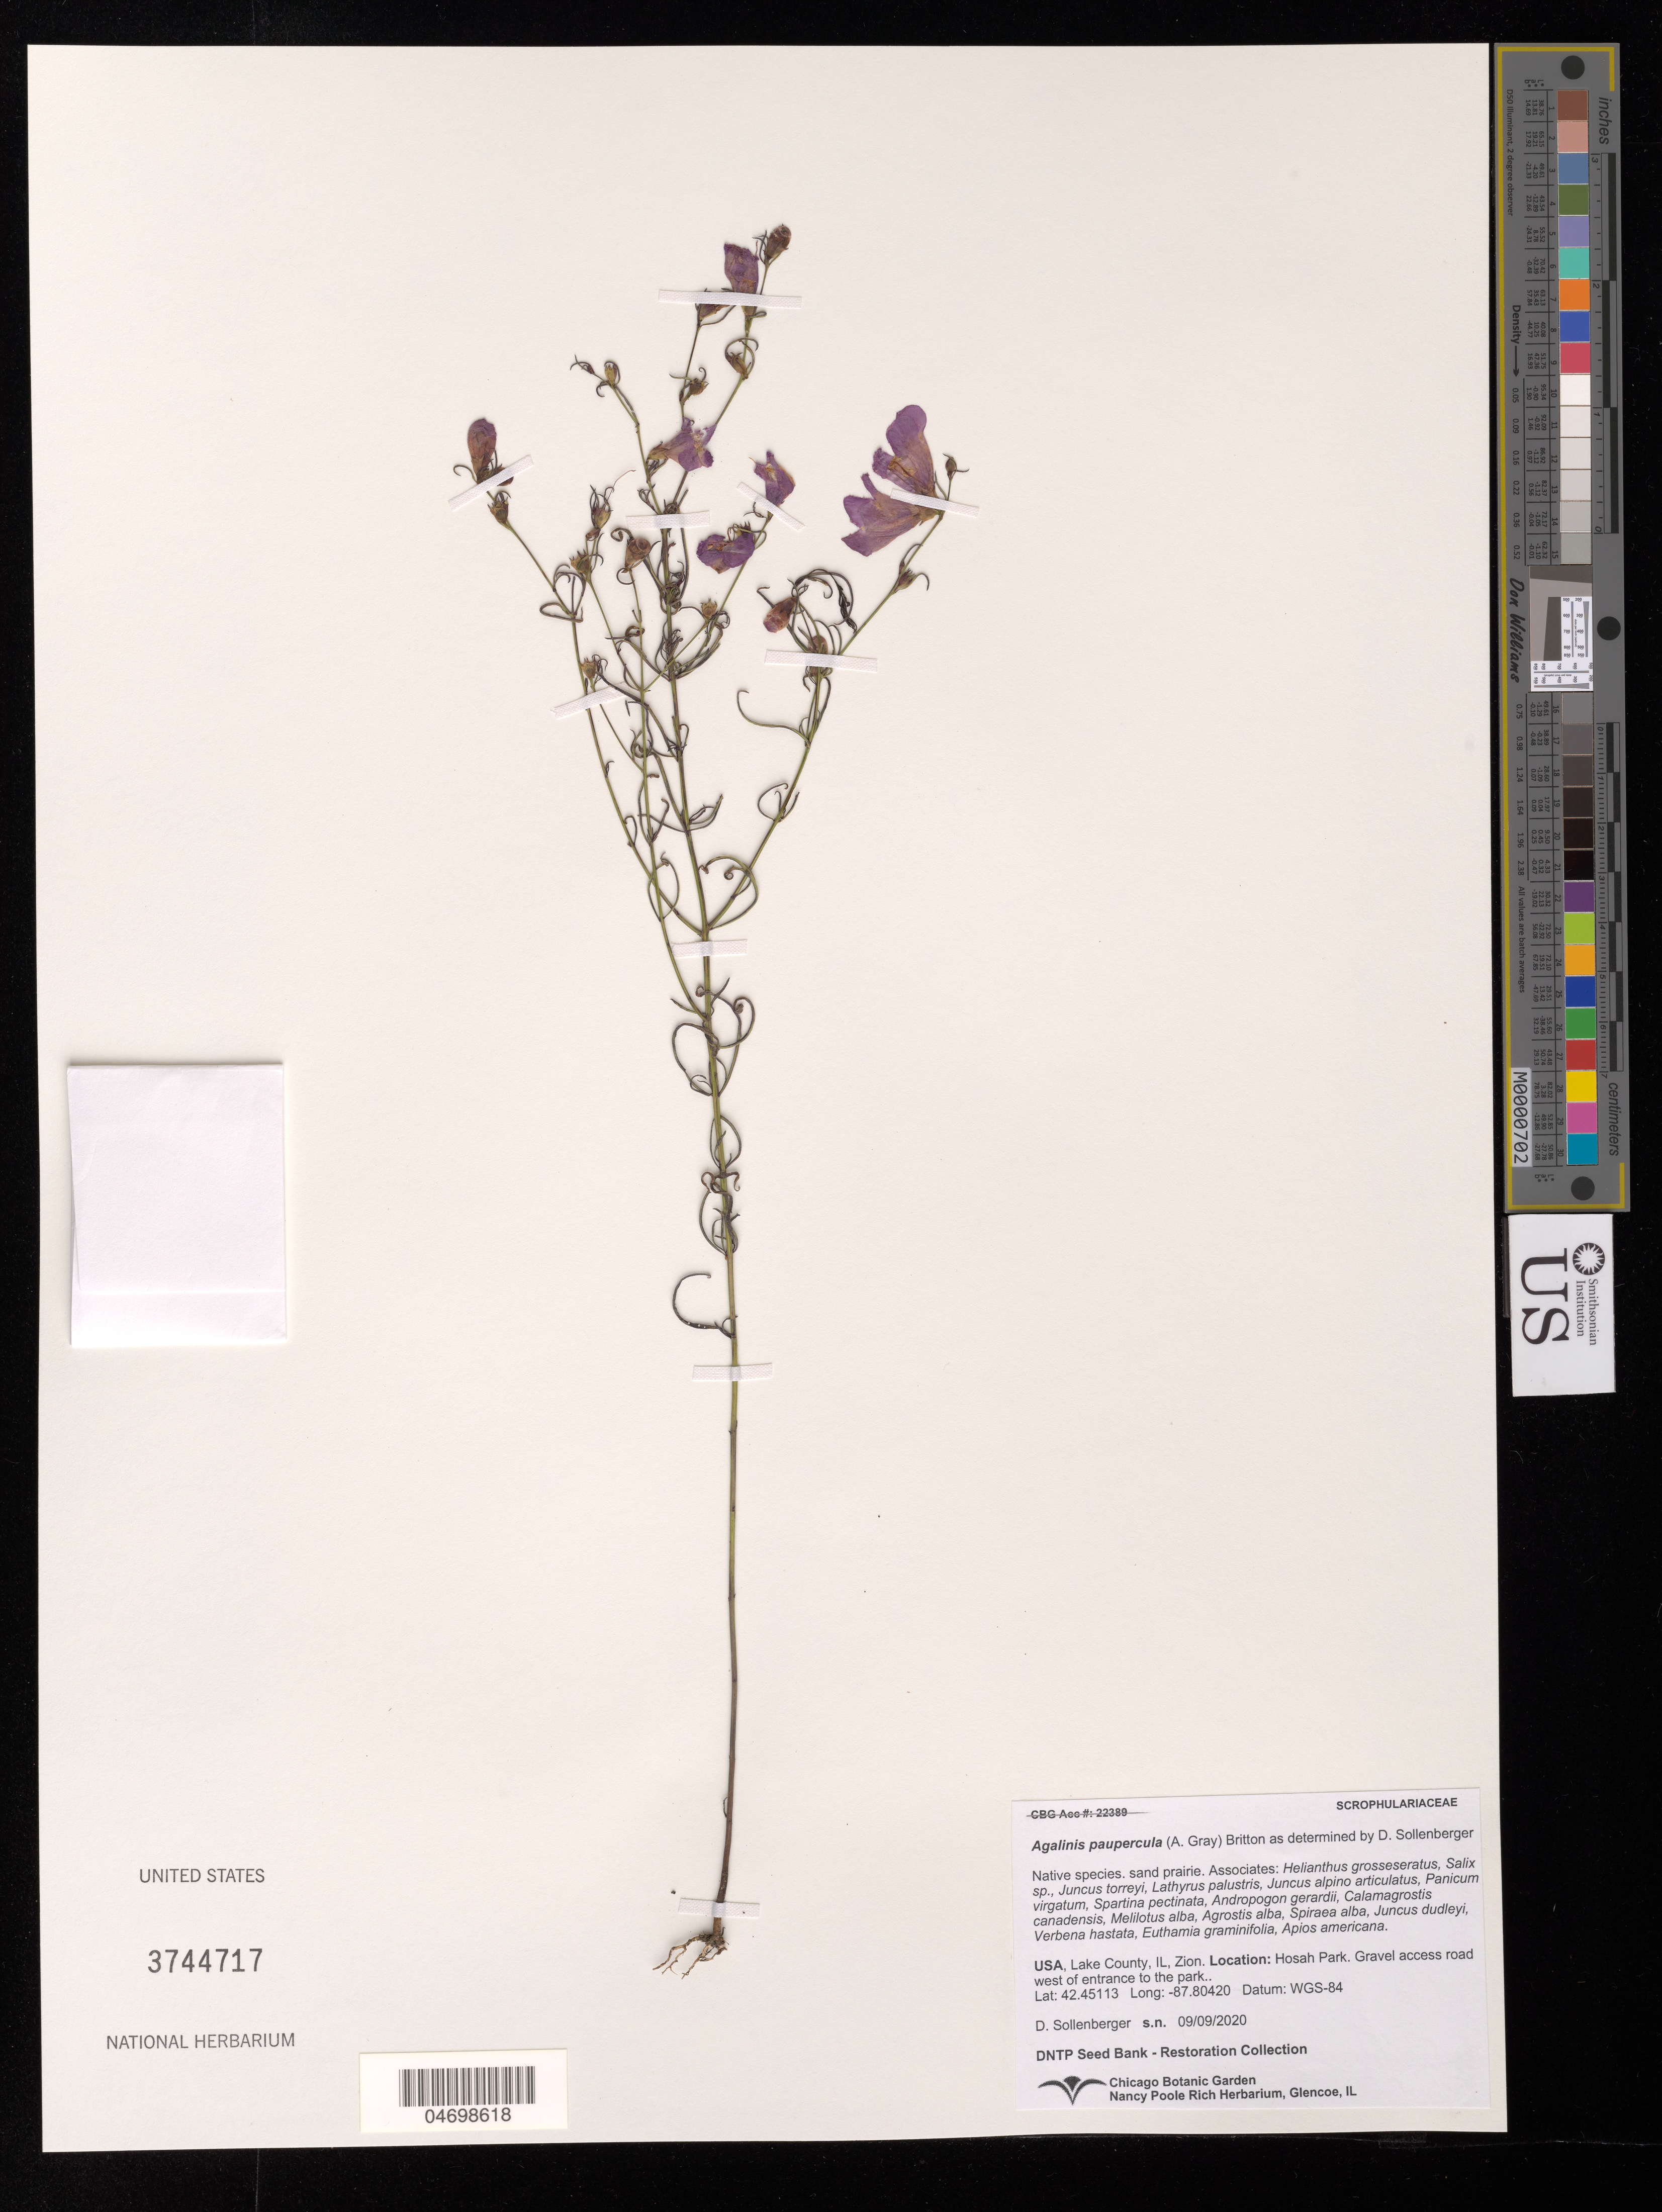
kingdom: Plantae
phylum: Tracheophyta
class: Magnoliopsida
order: Lamiales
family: Orobanchaceae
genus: Agalinis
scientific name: Agalinis paupercula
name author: (A. Gray) Britton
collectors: D. Sollenberger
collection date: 2020-09-09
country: United States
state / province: Illinois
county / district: Lake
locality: Zion. Hosah Park, gravel access road west of entrance to the park.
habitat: Sand prairie. With Salix sp., Juncus torreyi, Panicum virgatum, Argostis alba, etc.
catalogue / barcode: US 3744717